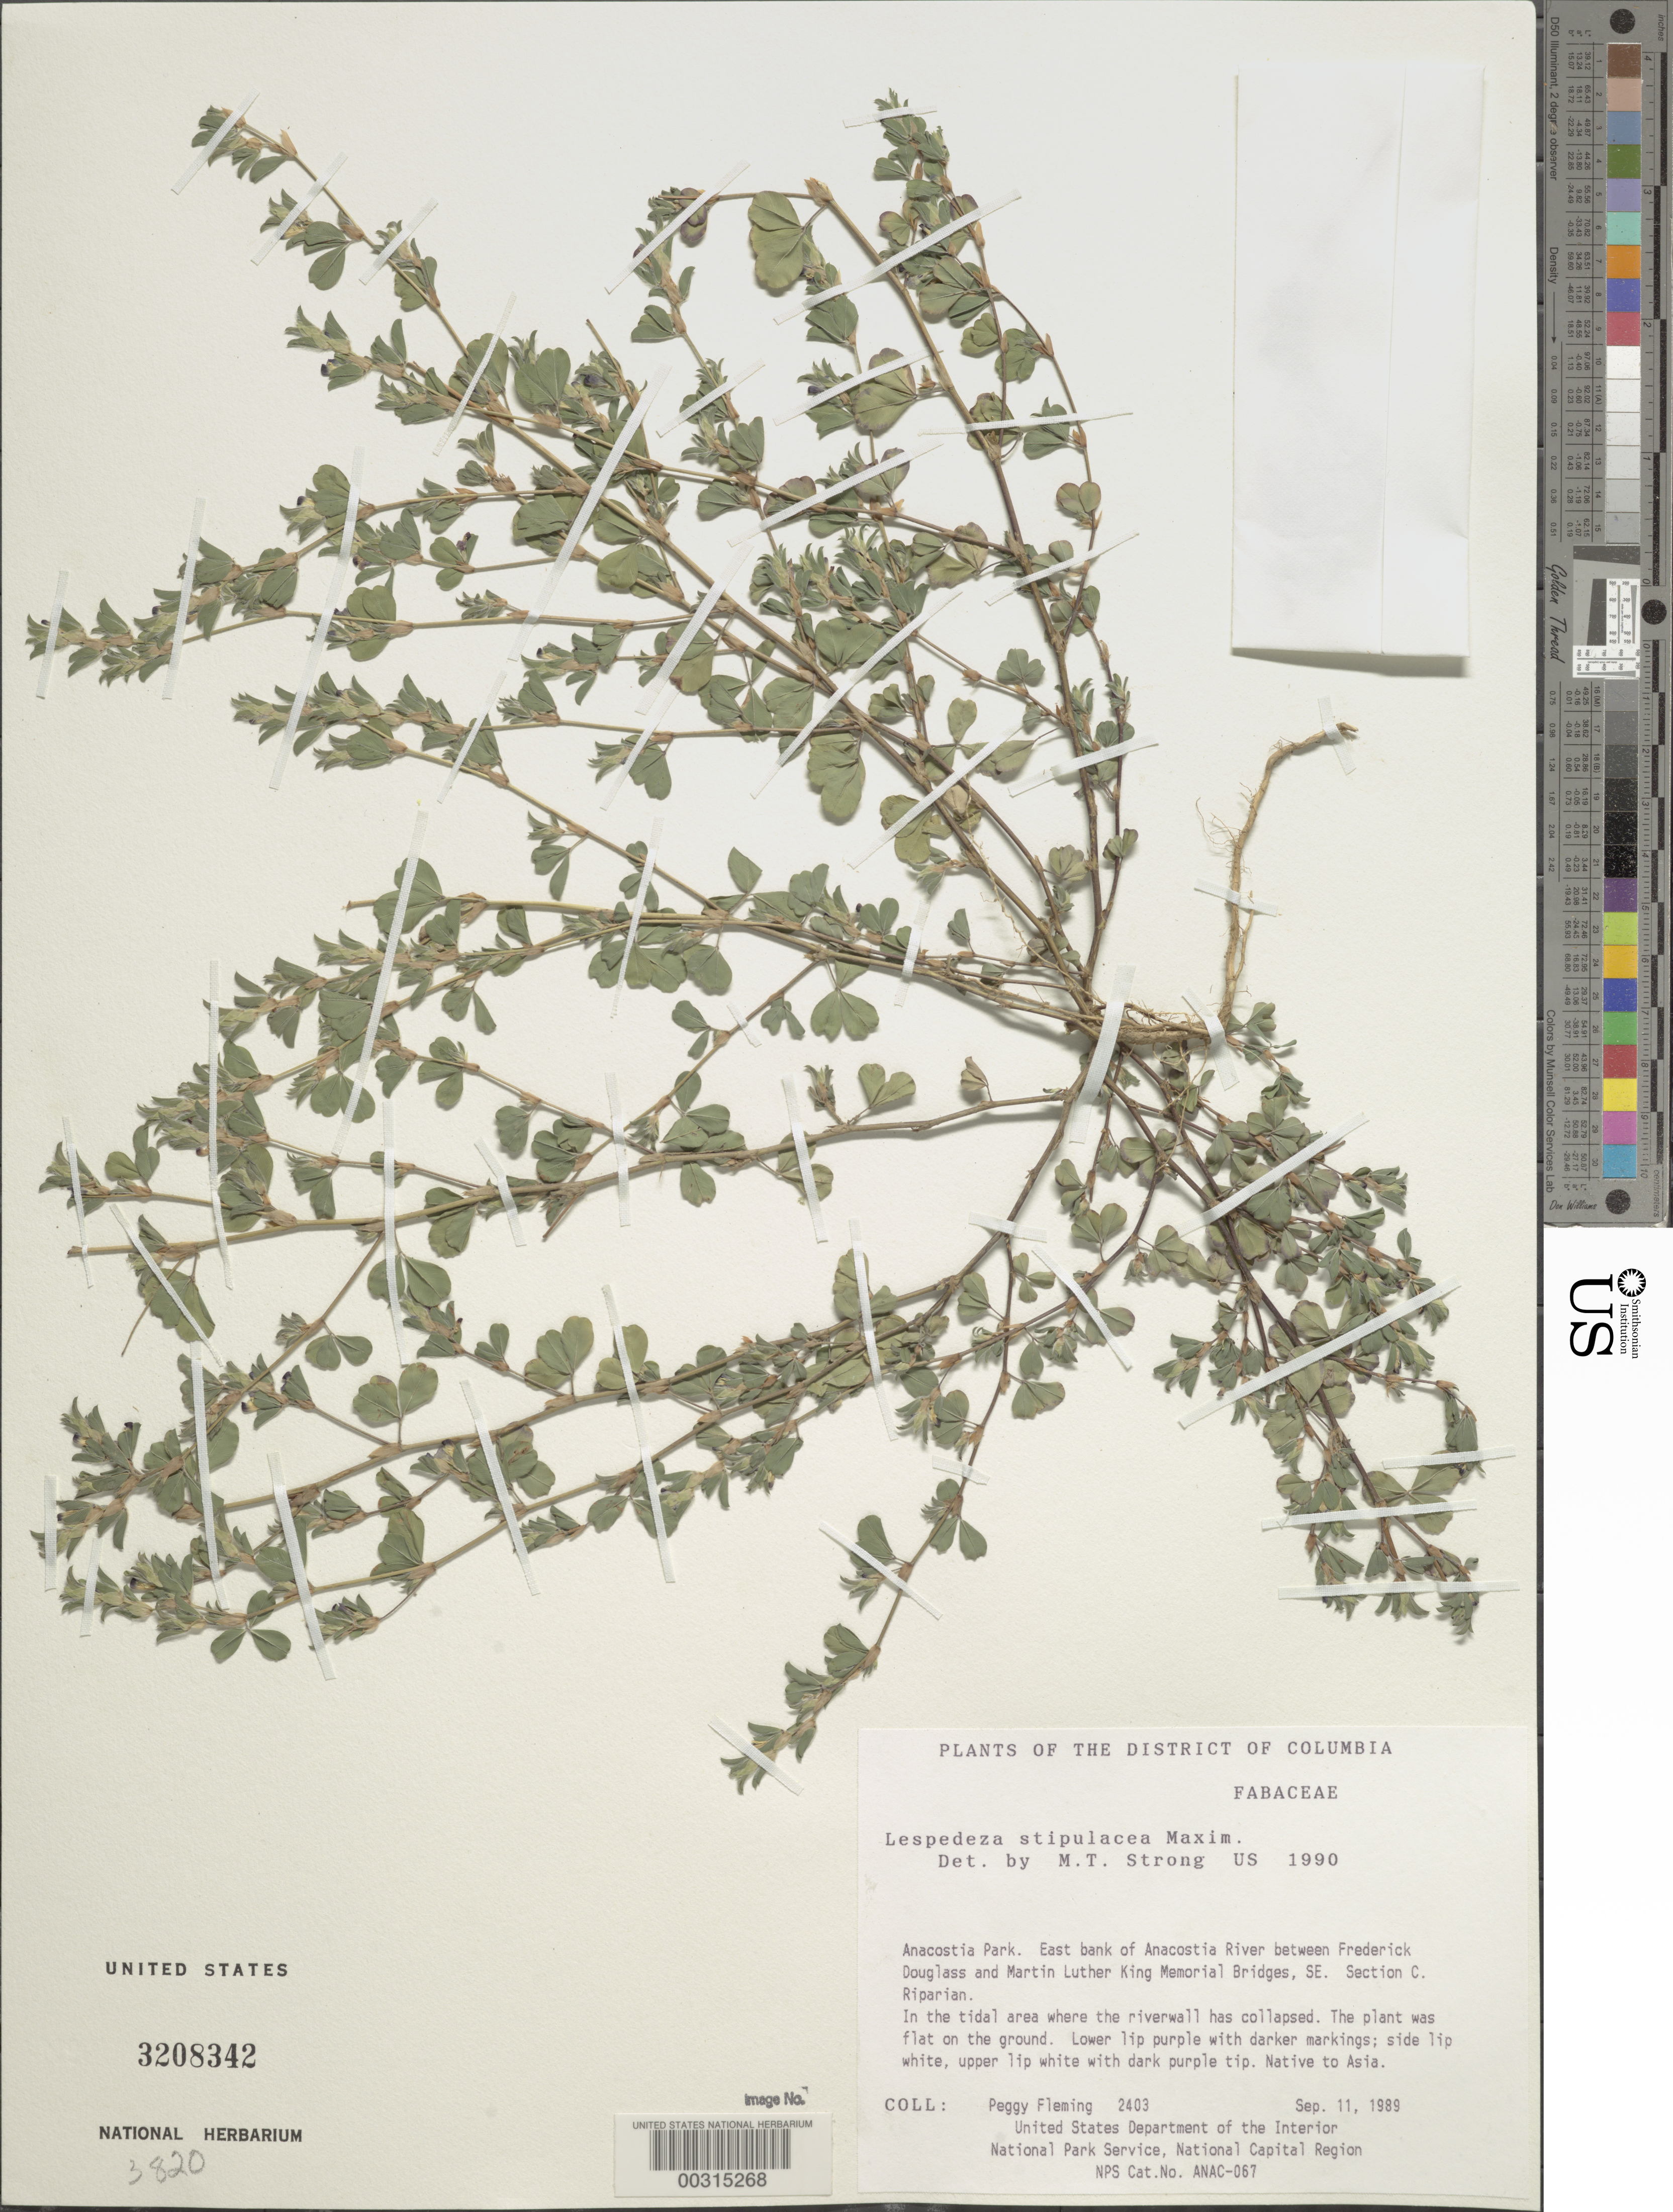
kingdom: Plantae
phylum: Tracheophyta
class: Magnoliopsida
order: Fabales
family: Fabaceae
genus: Kummerowia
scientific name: Kummerowia stipulacea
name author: (Maxim.) Makino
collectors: P. Fleming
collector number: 2403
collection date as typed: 11 Sep 1989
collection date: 1989-09-11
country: United States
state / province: District of Columbia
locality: Anacostia Park, E bank of Anacostia River between Frederick Douglass and Martin Luther King Memorial Bridges, SE Section C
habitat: In tidal area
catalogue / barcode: US 3208342